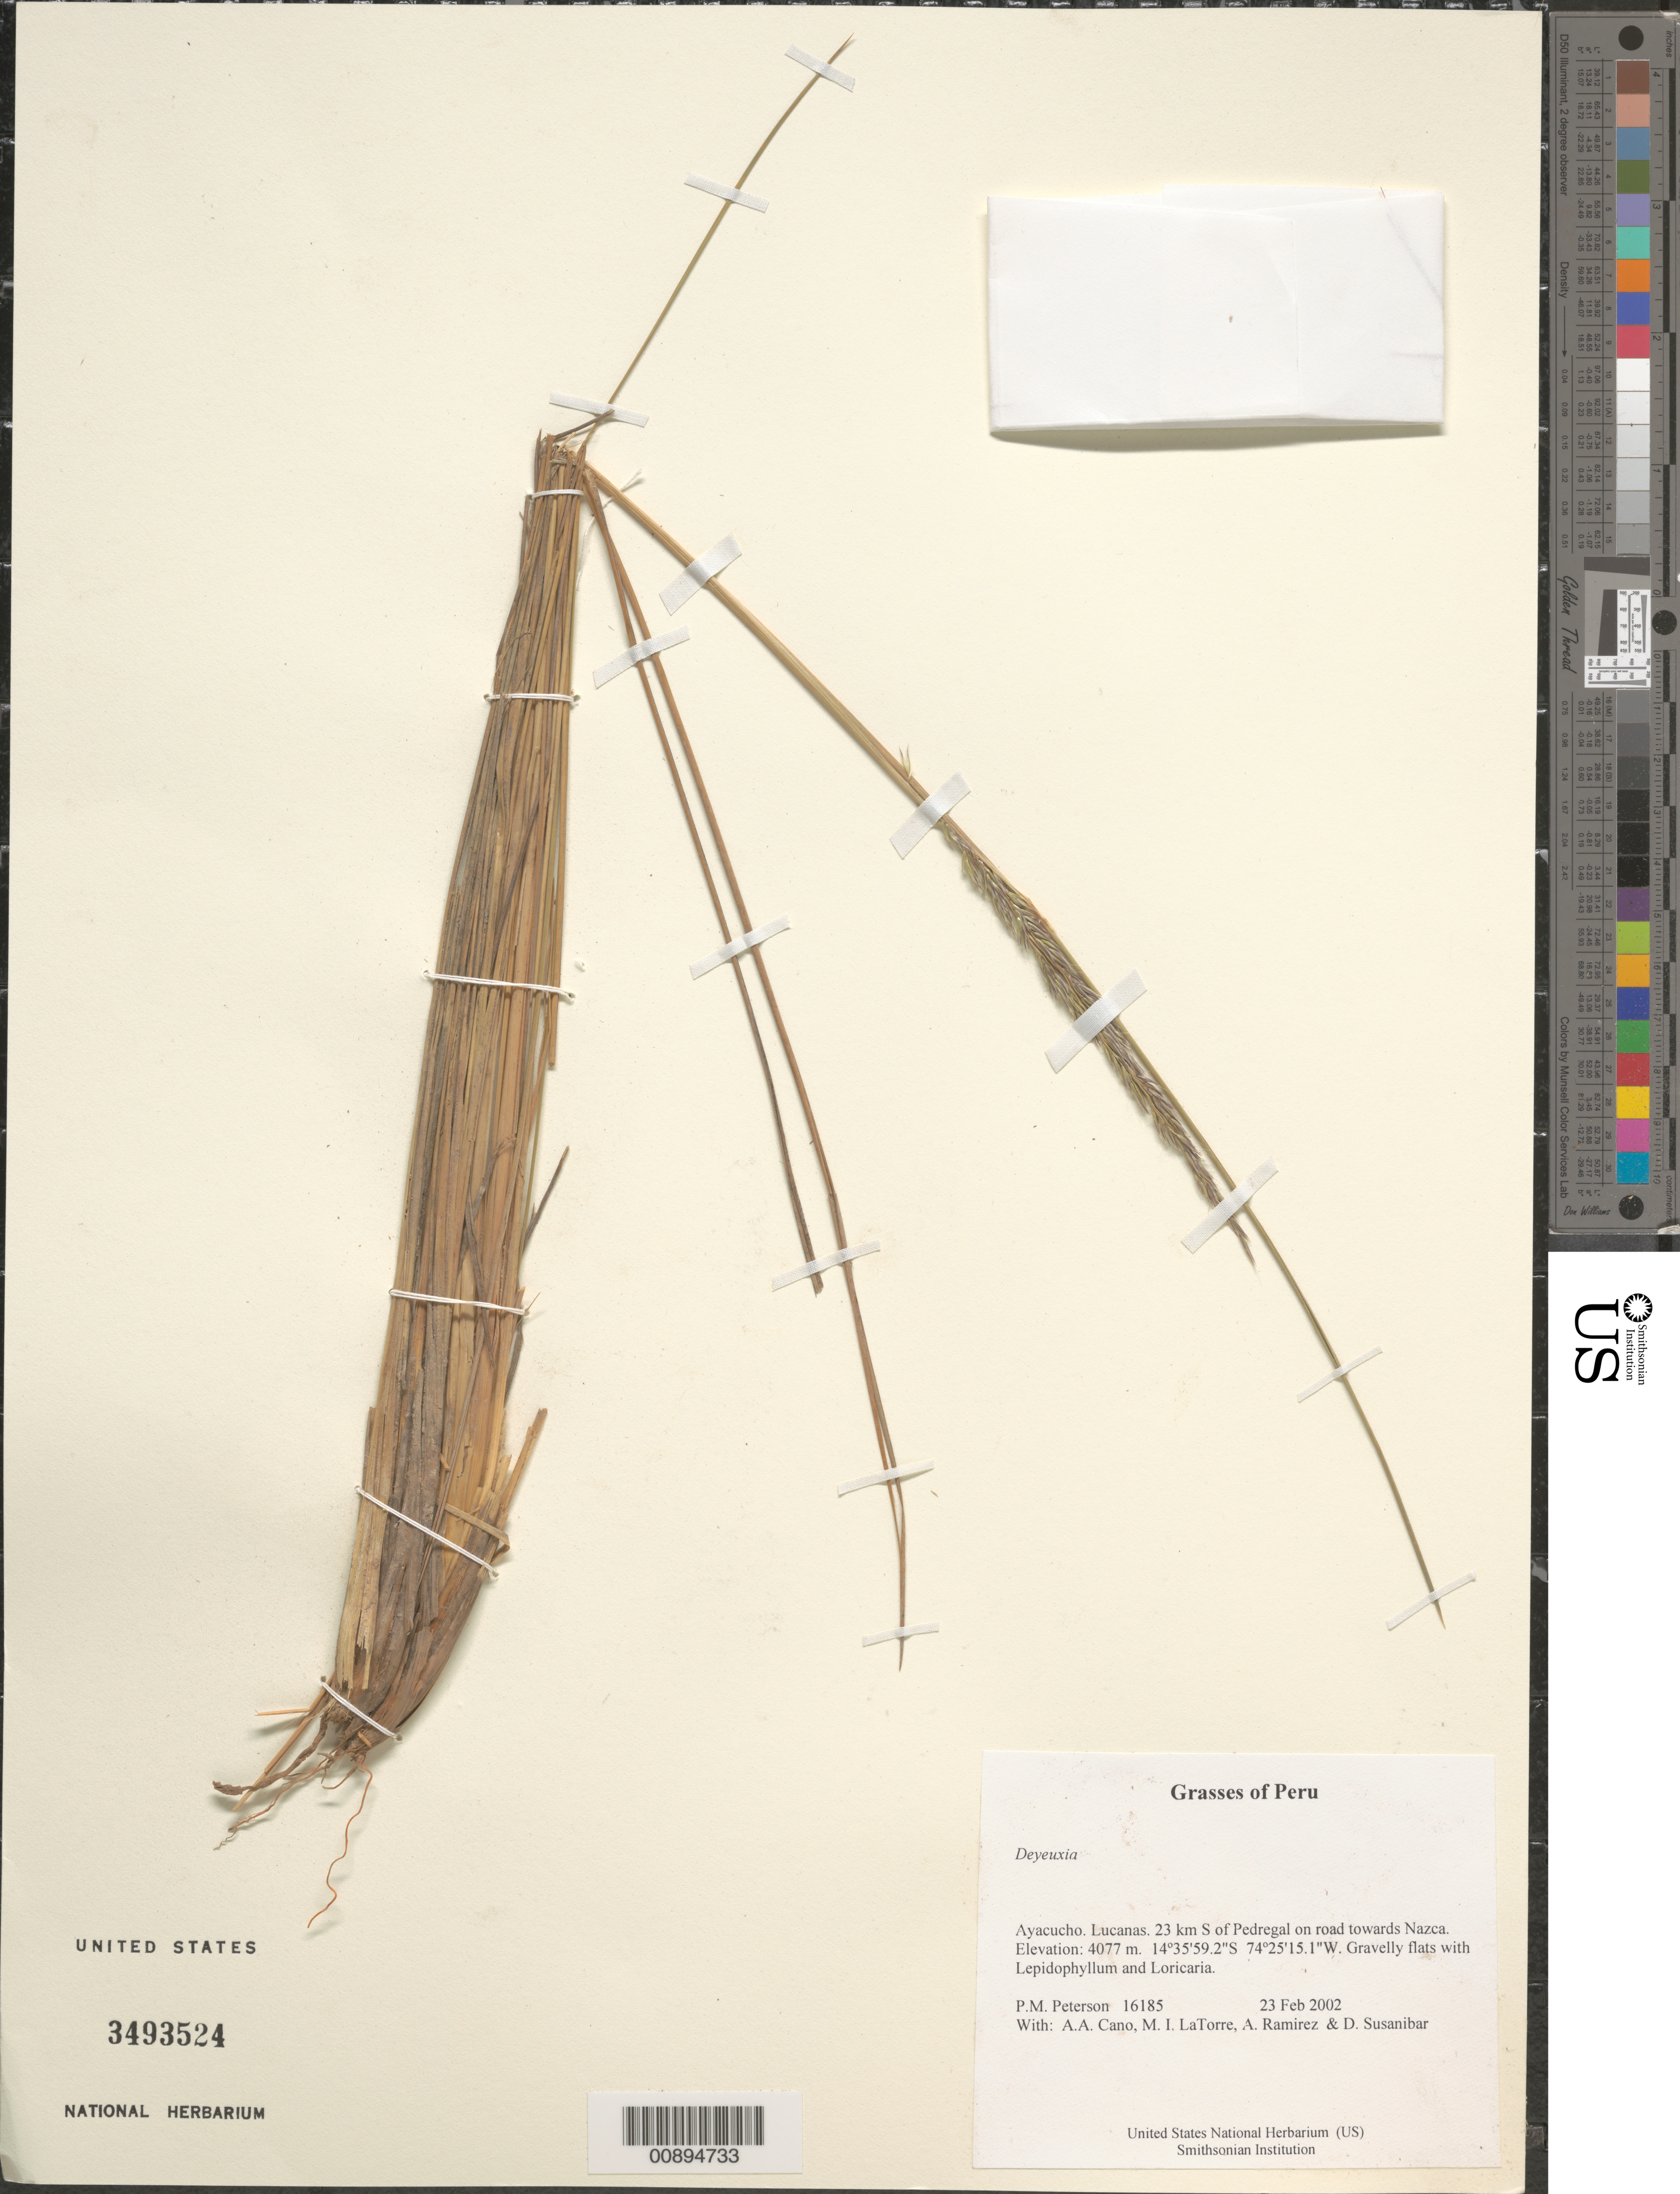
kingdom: Plantae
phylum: Tracheophyta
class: Liliopsida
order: Poales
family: Poaceae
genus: Calamagrostis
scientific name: Calamagrostis sp.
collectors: P. M. Peterson, A. Cano, M. I. La Torre, A. Ramírez & D. Susanibar Cruz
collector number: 16185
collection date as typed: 23 Feb 2002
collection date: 2002-02-23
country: Peru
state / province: Ayacucho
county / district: Lucanas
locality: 23 km S of Pedregal on road towards Nazca.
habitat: Gravelly flats with ~Lepidophyllum and Loricaria~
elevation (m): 4077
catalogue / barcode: US 3493524